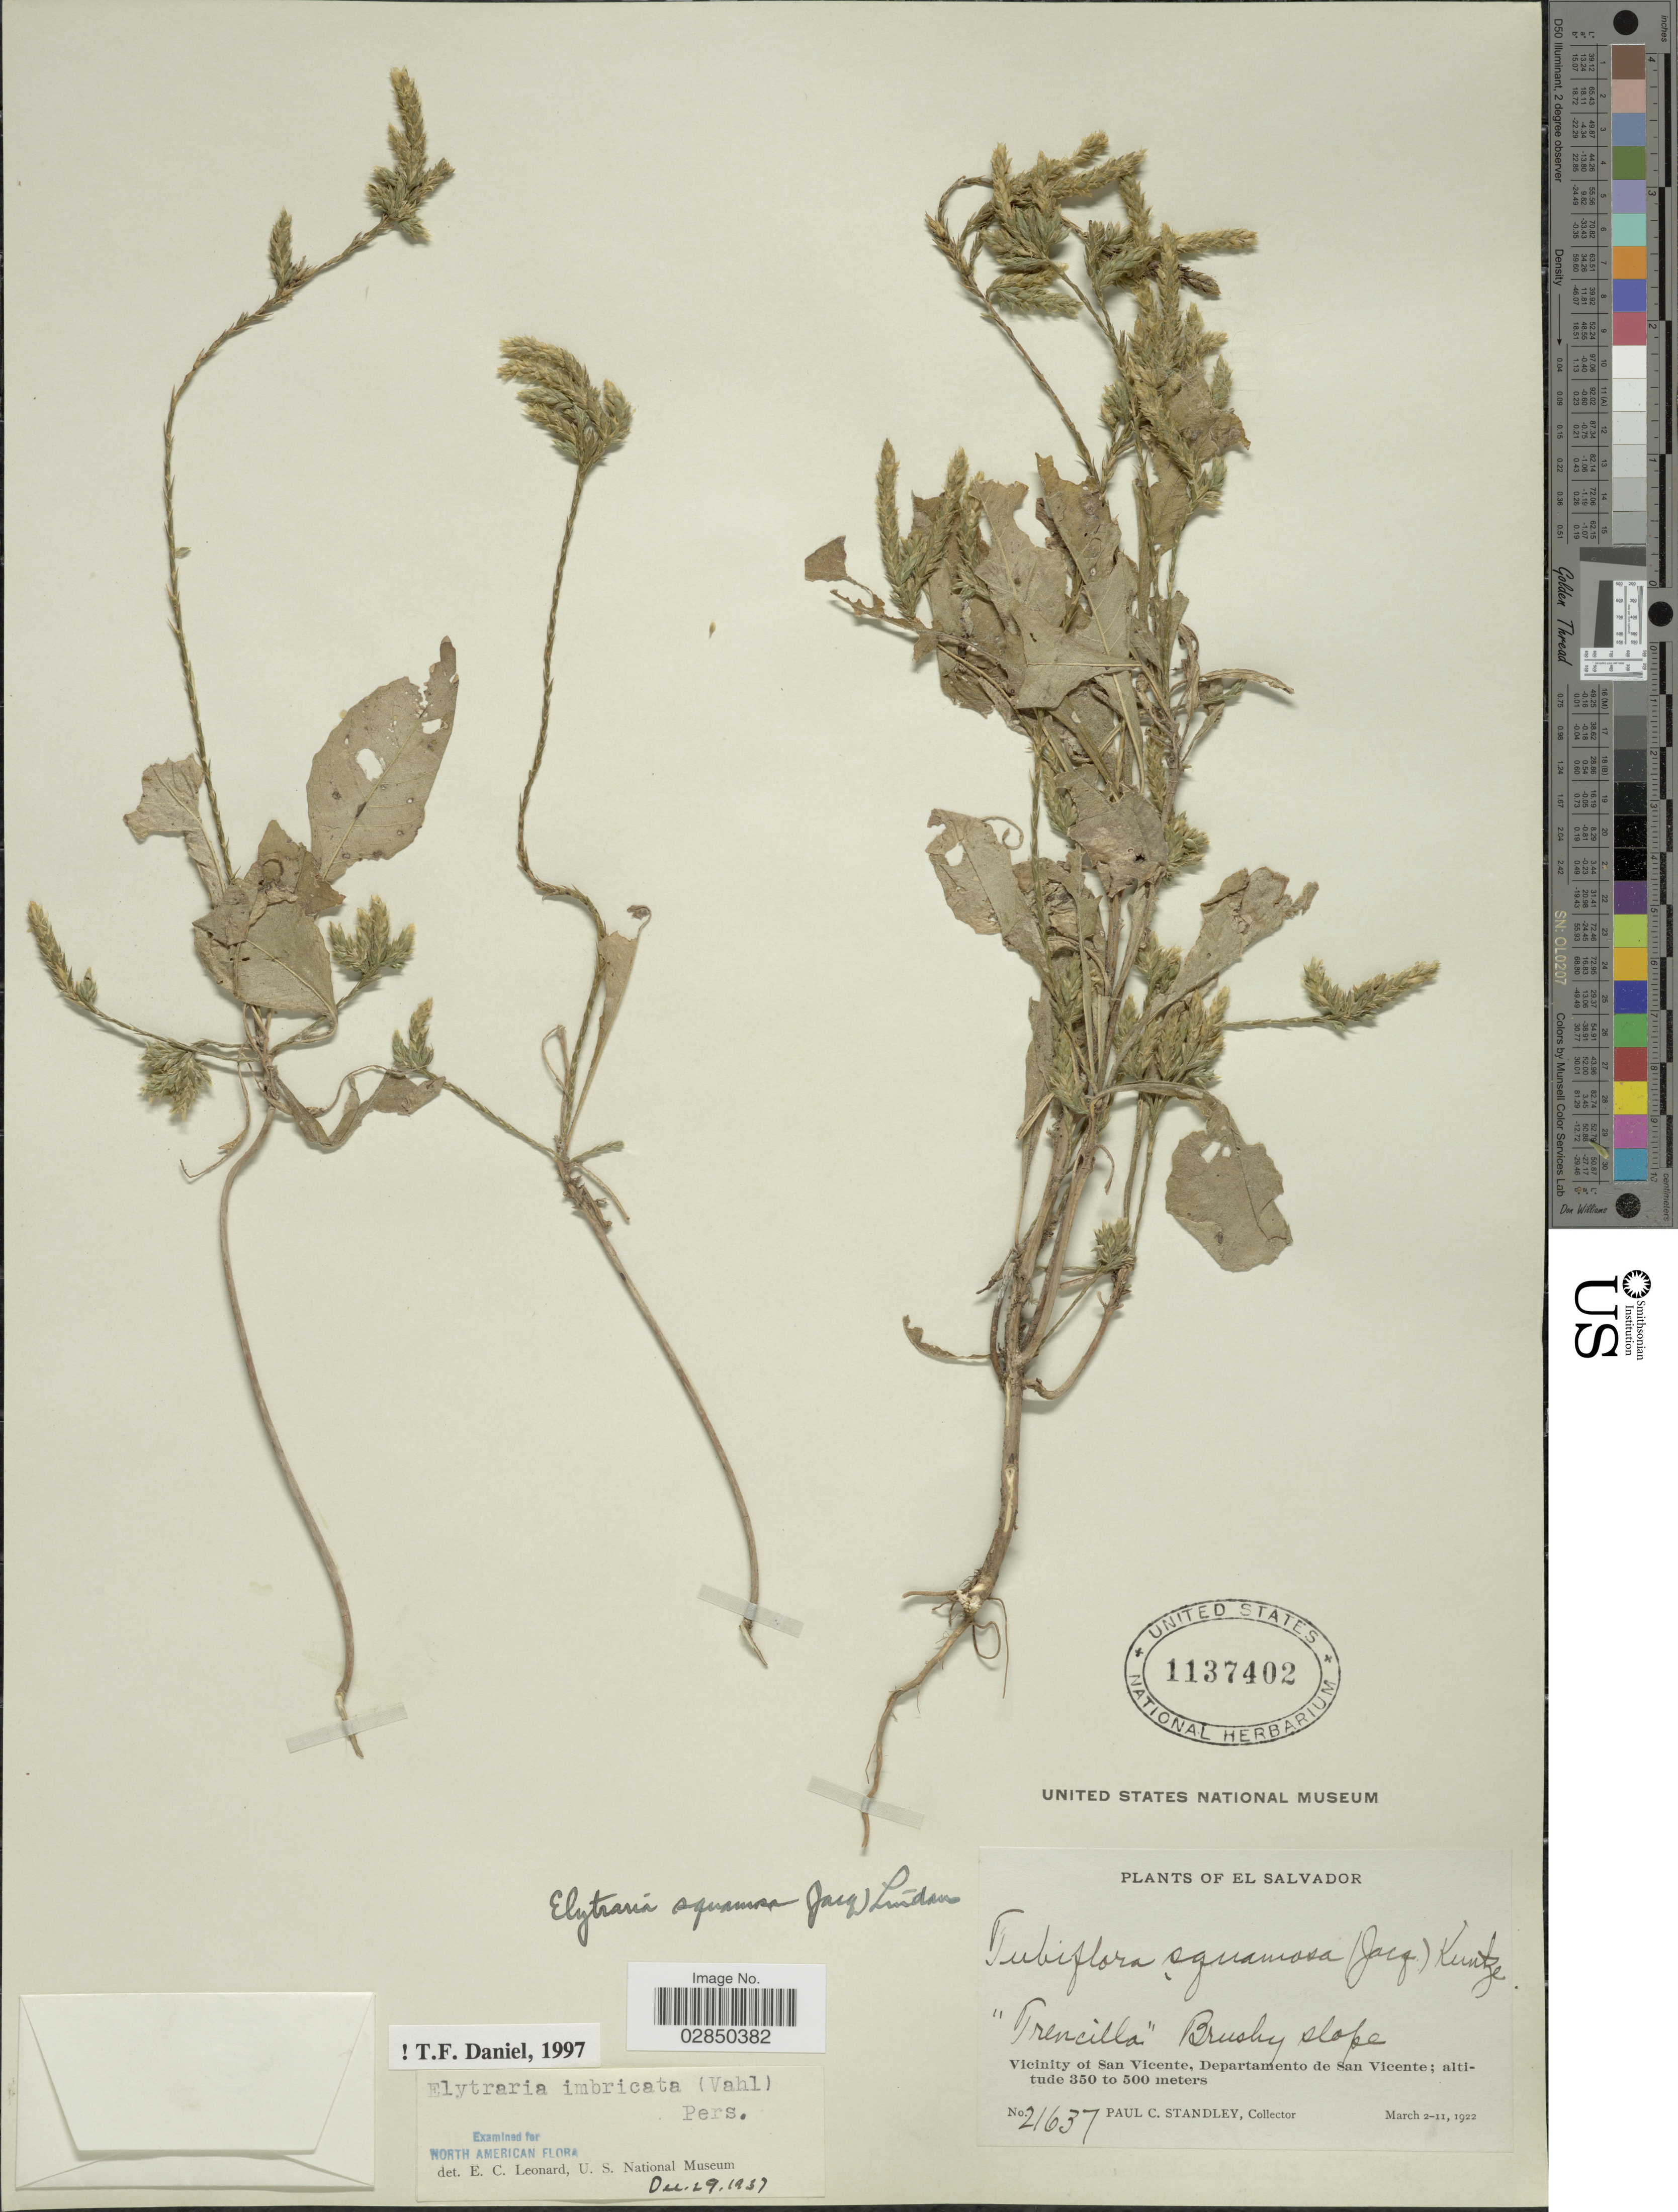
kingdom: Plantae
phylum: Tracheophyta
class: Magnoliopsida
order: Lamiales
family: Acanthaceae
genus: Elytraria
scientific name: Elytraria imbricata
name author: (Vahl) Pers.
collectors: P. C. Standley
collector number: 21637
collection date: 1922-03-02/1922-03-11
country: El Salvador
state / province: San Vincente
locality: Vicinity of San Vicente, Departamento de San Vicente.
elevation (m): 350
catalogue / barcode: US 1137402